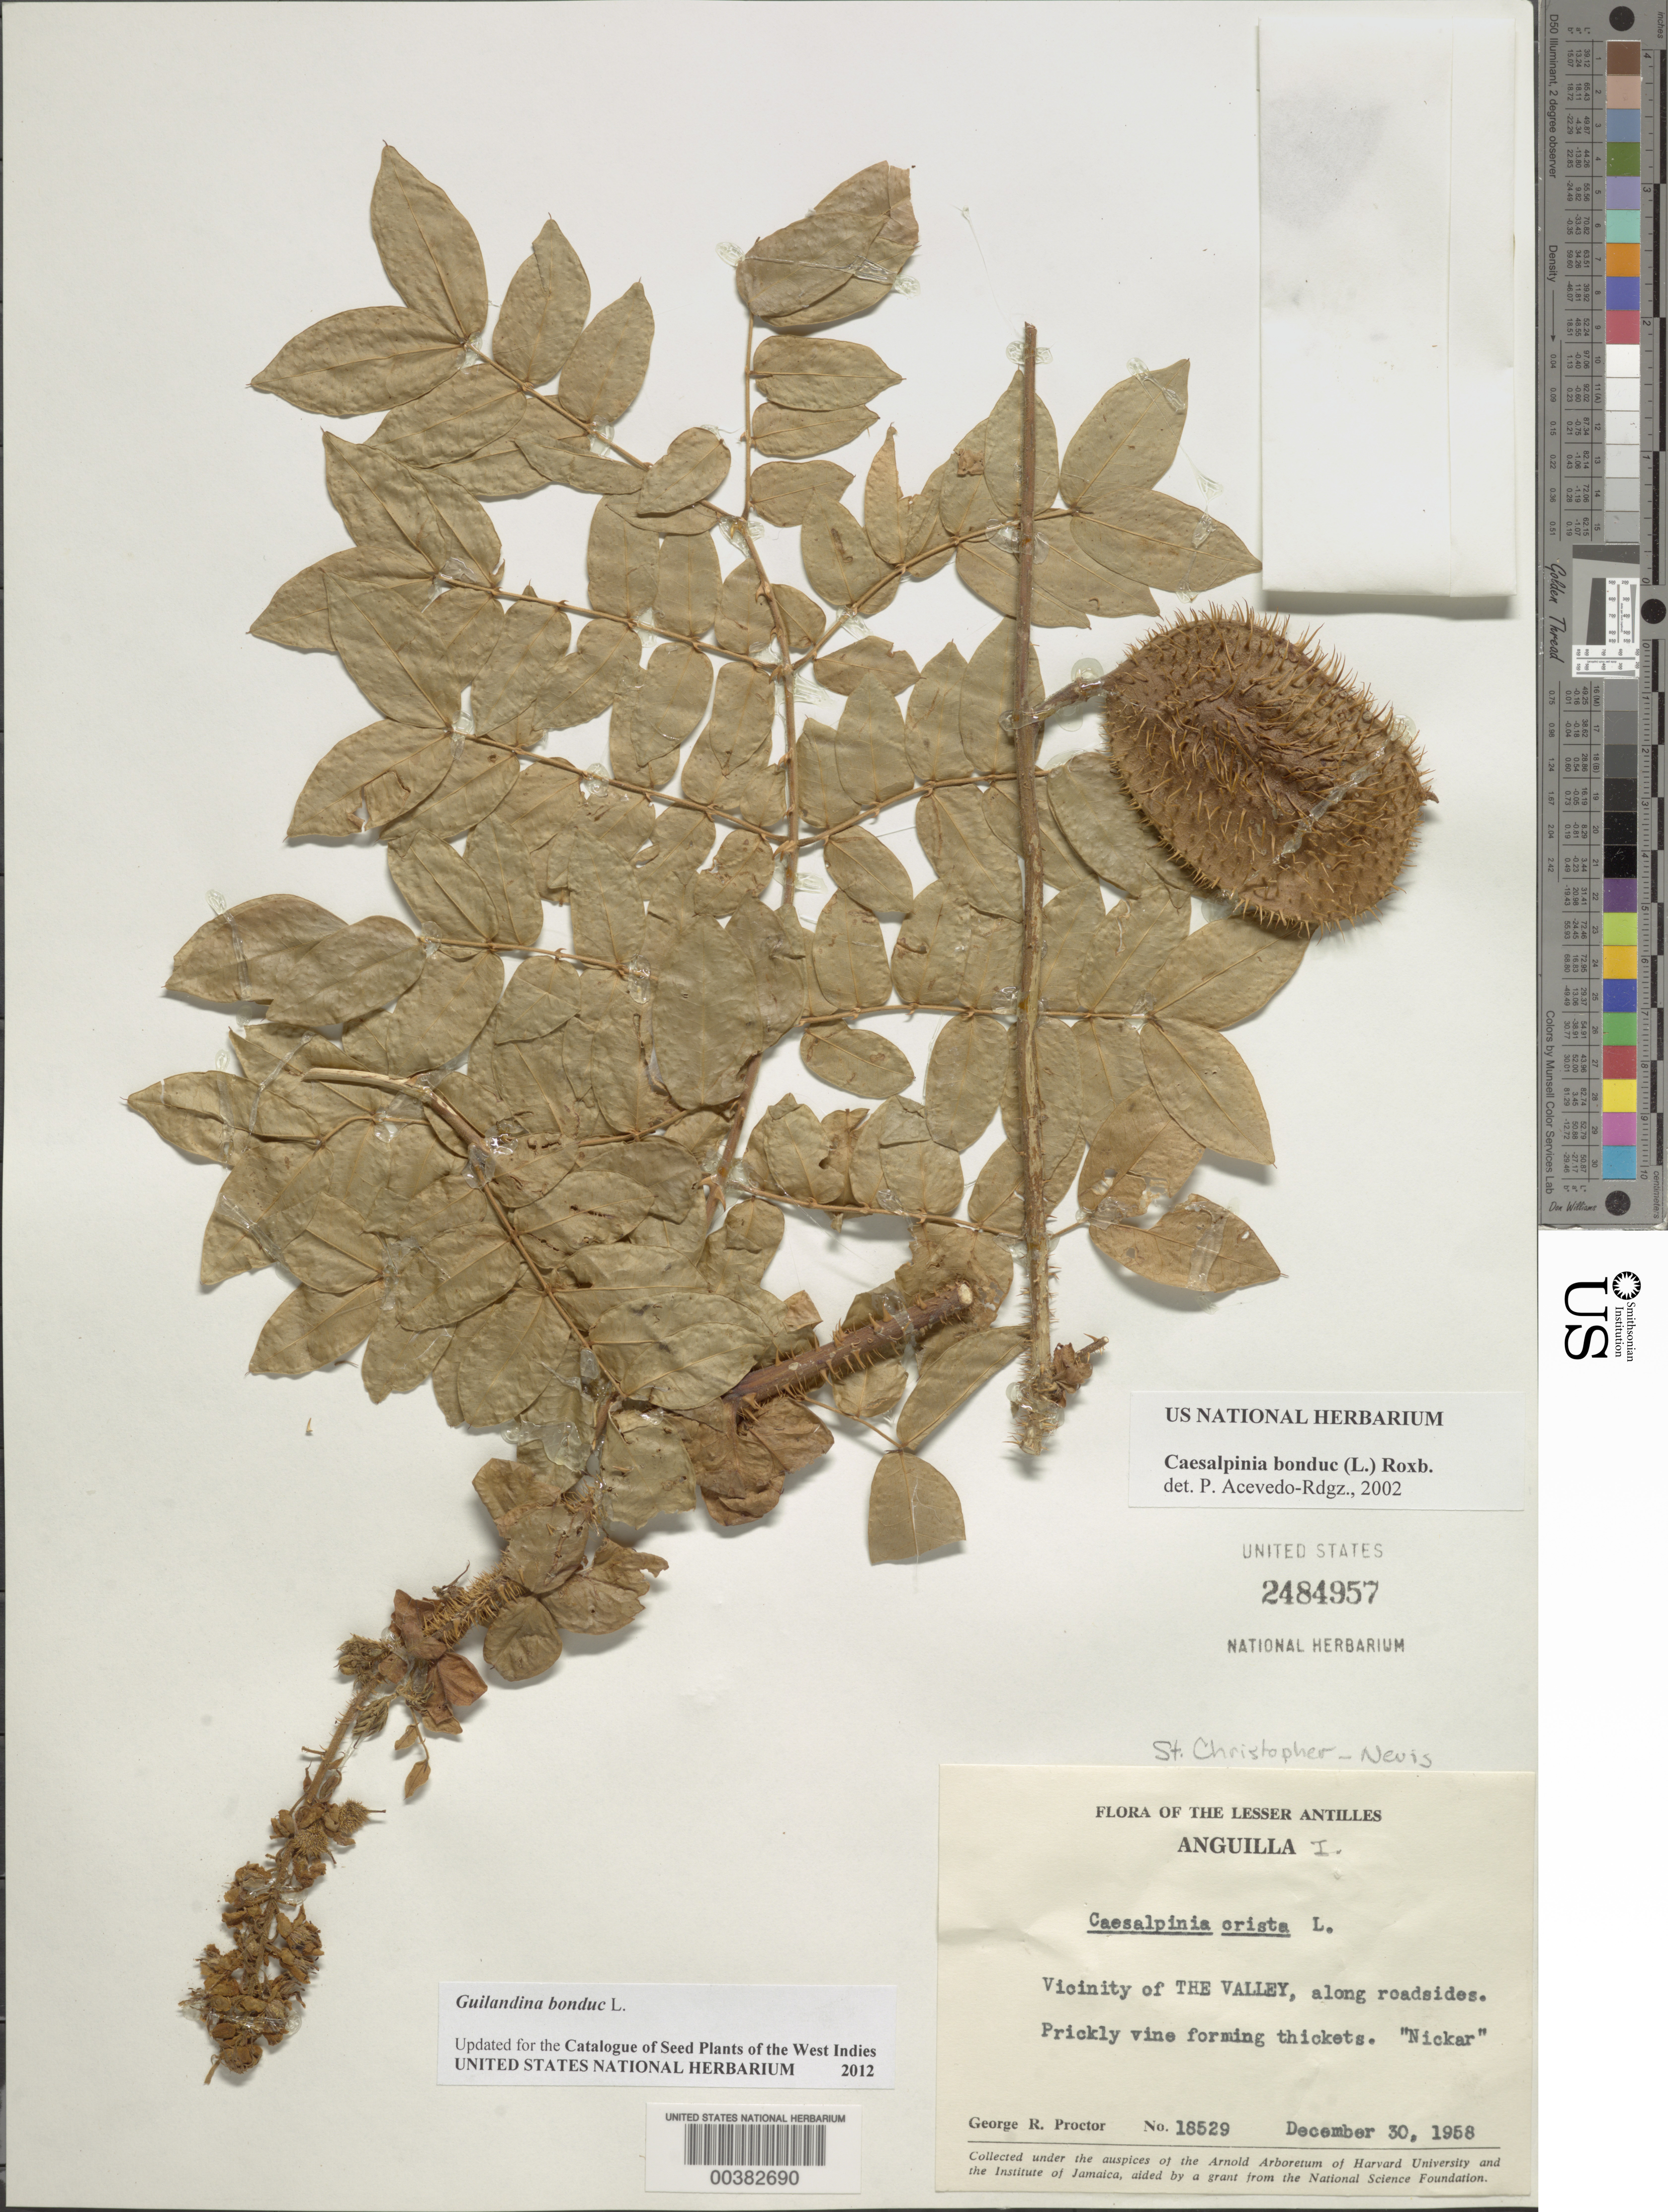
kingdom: Plantae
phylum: Tracheophyta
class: Magnoliopsida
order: Fabales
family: Fabaceae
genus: Guilandina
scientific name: Guilandina bonduc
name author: L.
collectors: G. R. Proctor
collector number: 18529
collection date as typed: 30 Dec 1958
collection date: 1958-12-30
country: Anguilla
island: Anguilla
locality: Vicinity of the valley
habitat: Along roadsides; thickets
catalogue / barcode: US 2484957